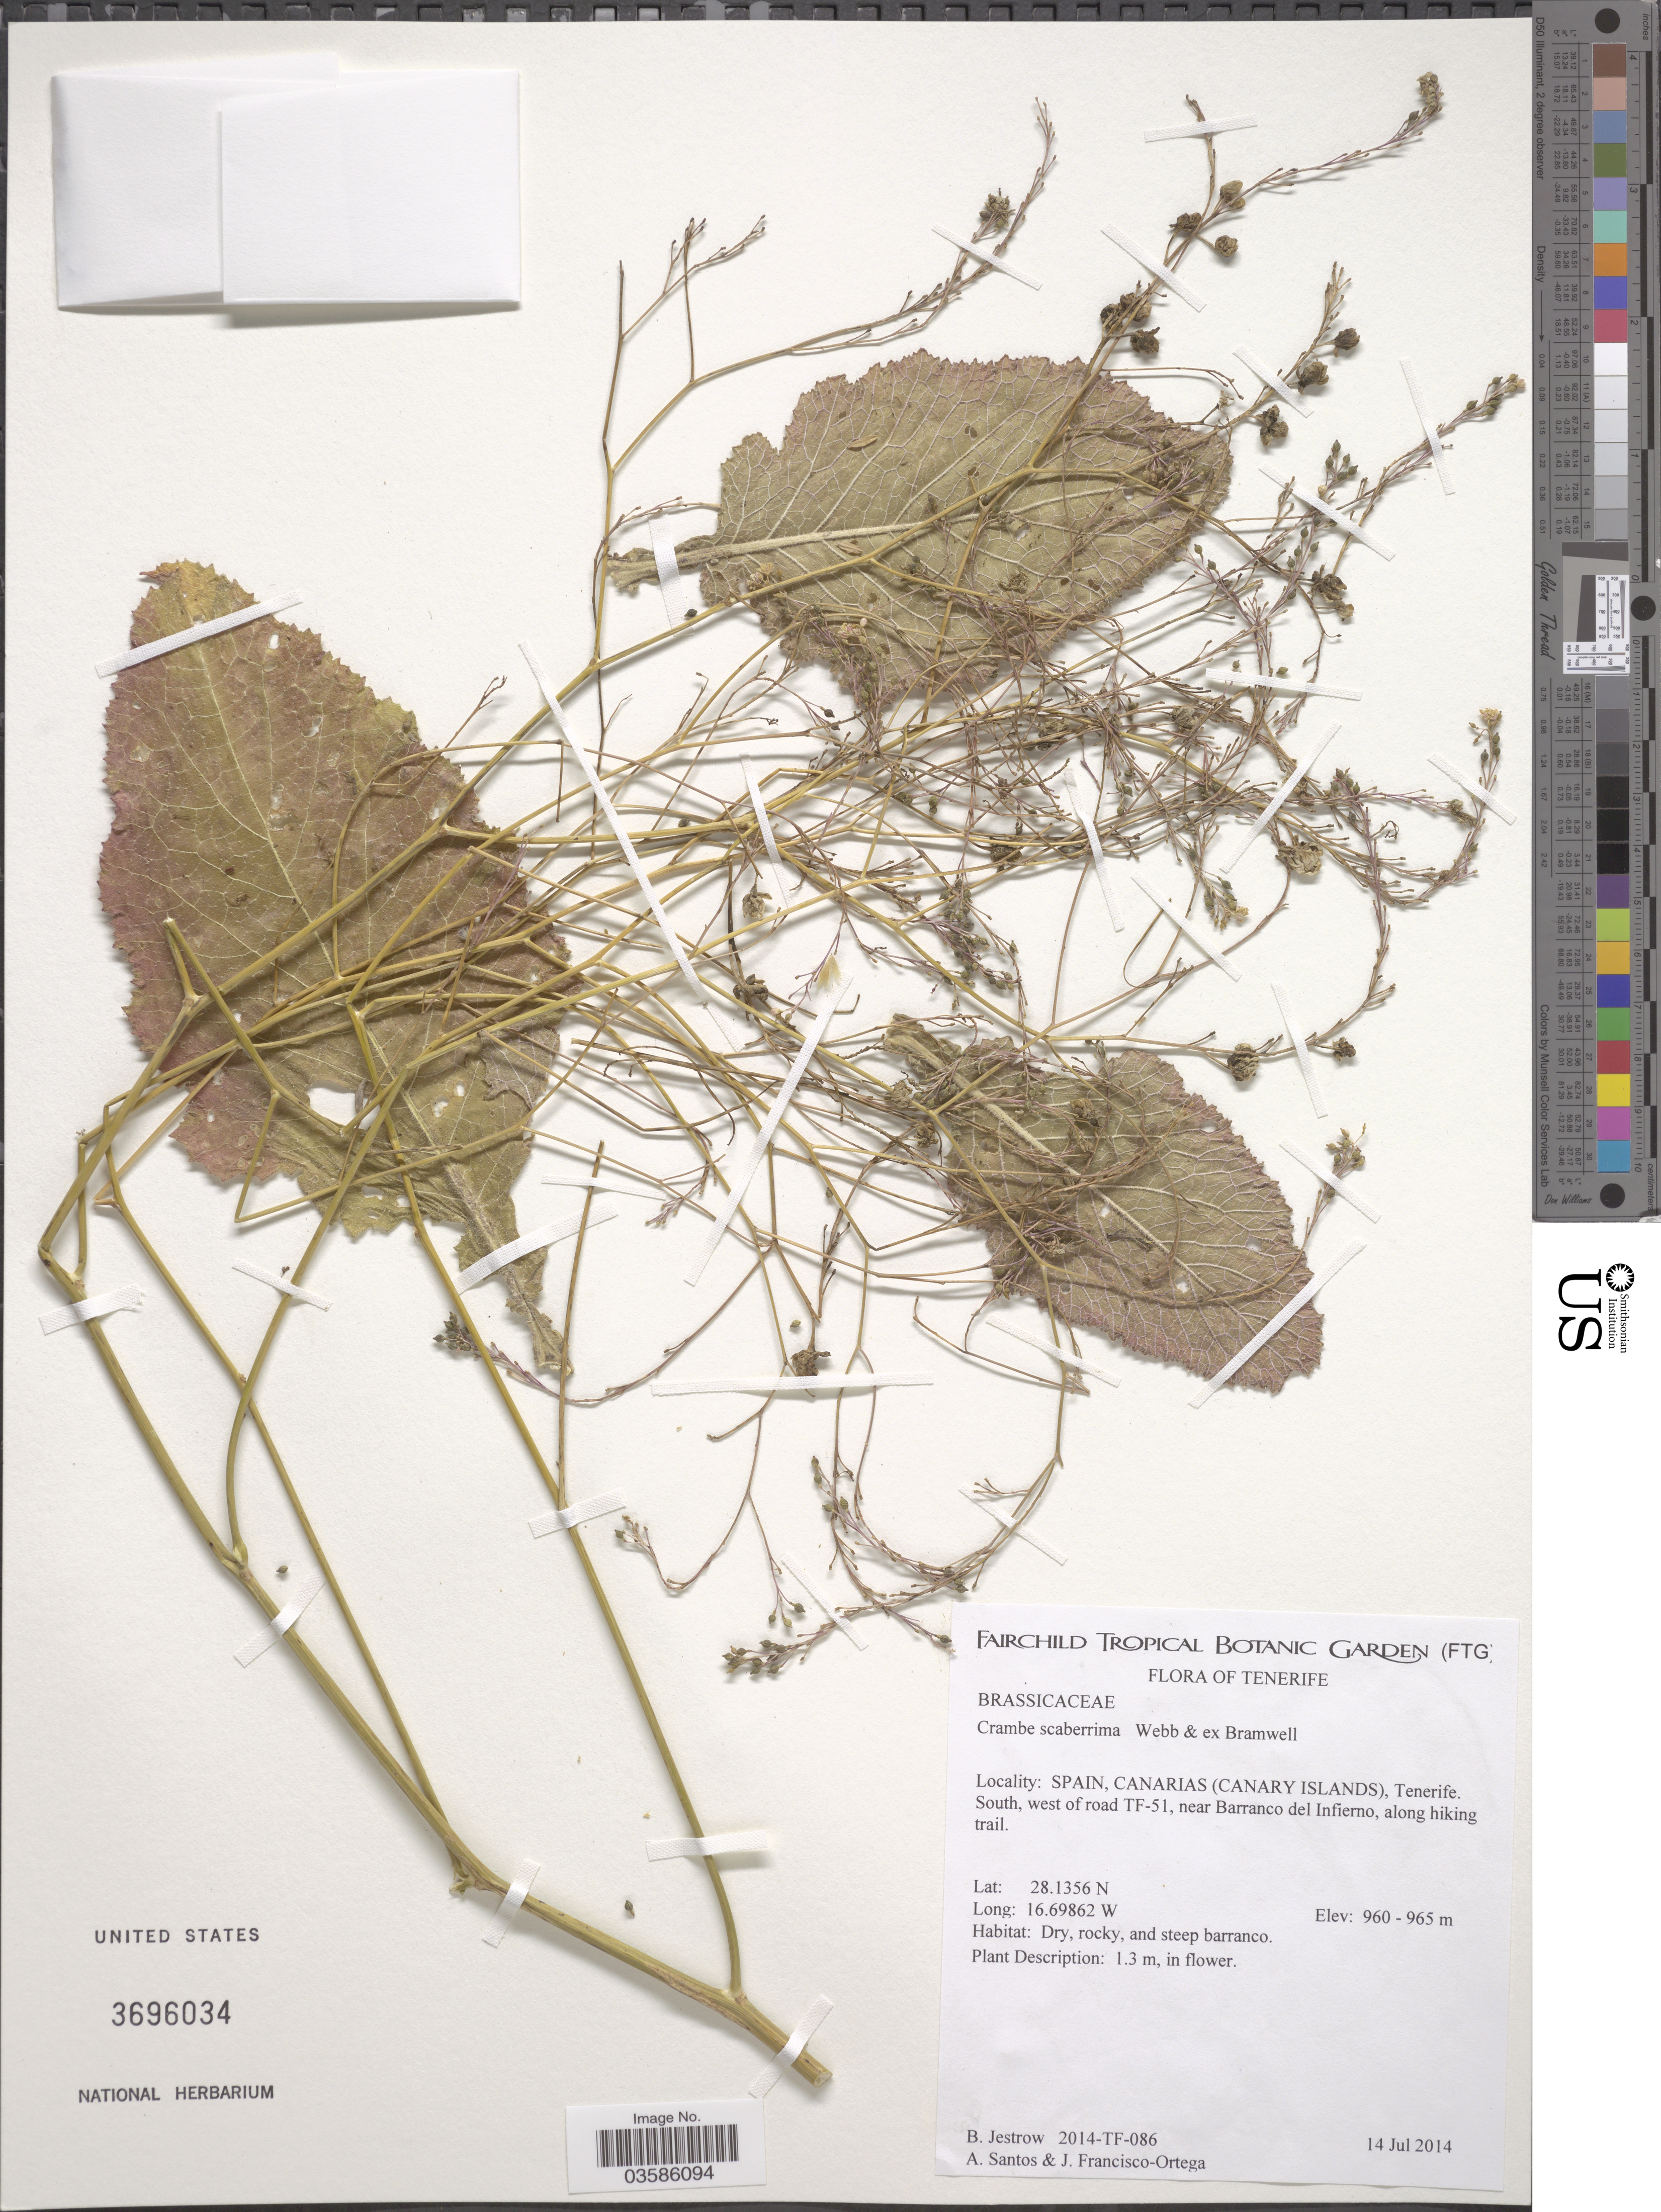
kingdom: Plantae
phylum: Tracheophyta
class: Magnoliopsida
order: Brassicales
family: Brassicaceae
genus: Crambe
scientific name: Crambe scaberrima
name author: Webb ex Bramwell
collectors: B. Jestrow, A. Santos & J. Francisco-Ortega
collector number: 2014-TF-086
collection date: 2014-07-14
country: Spain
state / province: Canarias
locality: Tenerife. Canarias (Canary Islands). South, west of road TF-51, near Barranco del Infierno, along hiking trail.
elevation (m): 960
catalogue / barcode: US 3696034